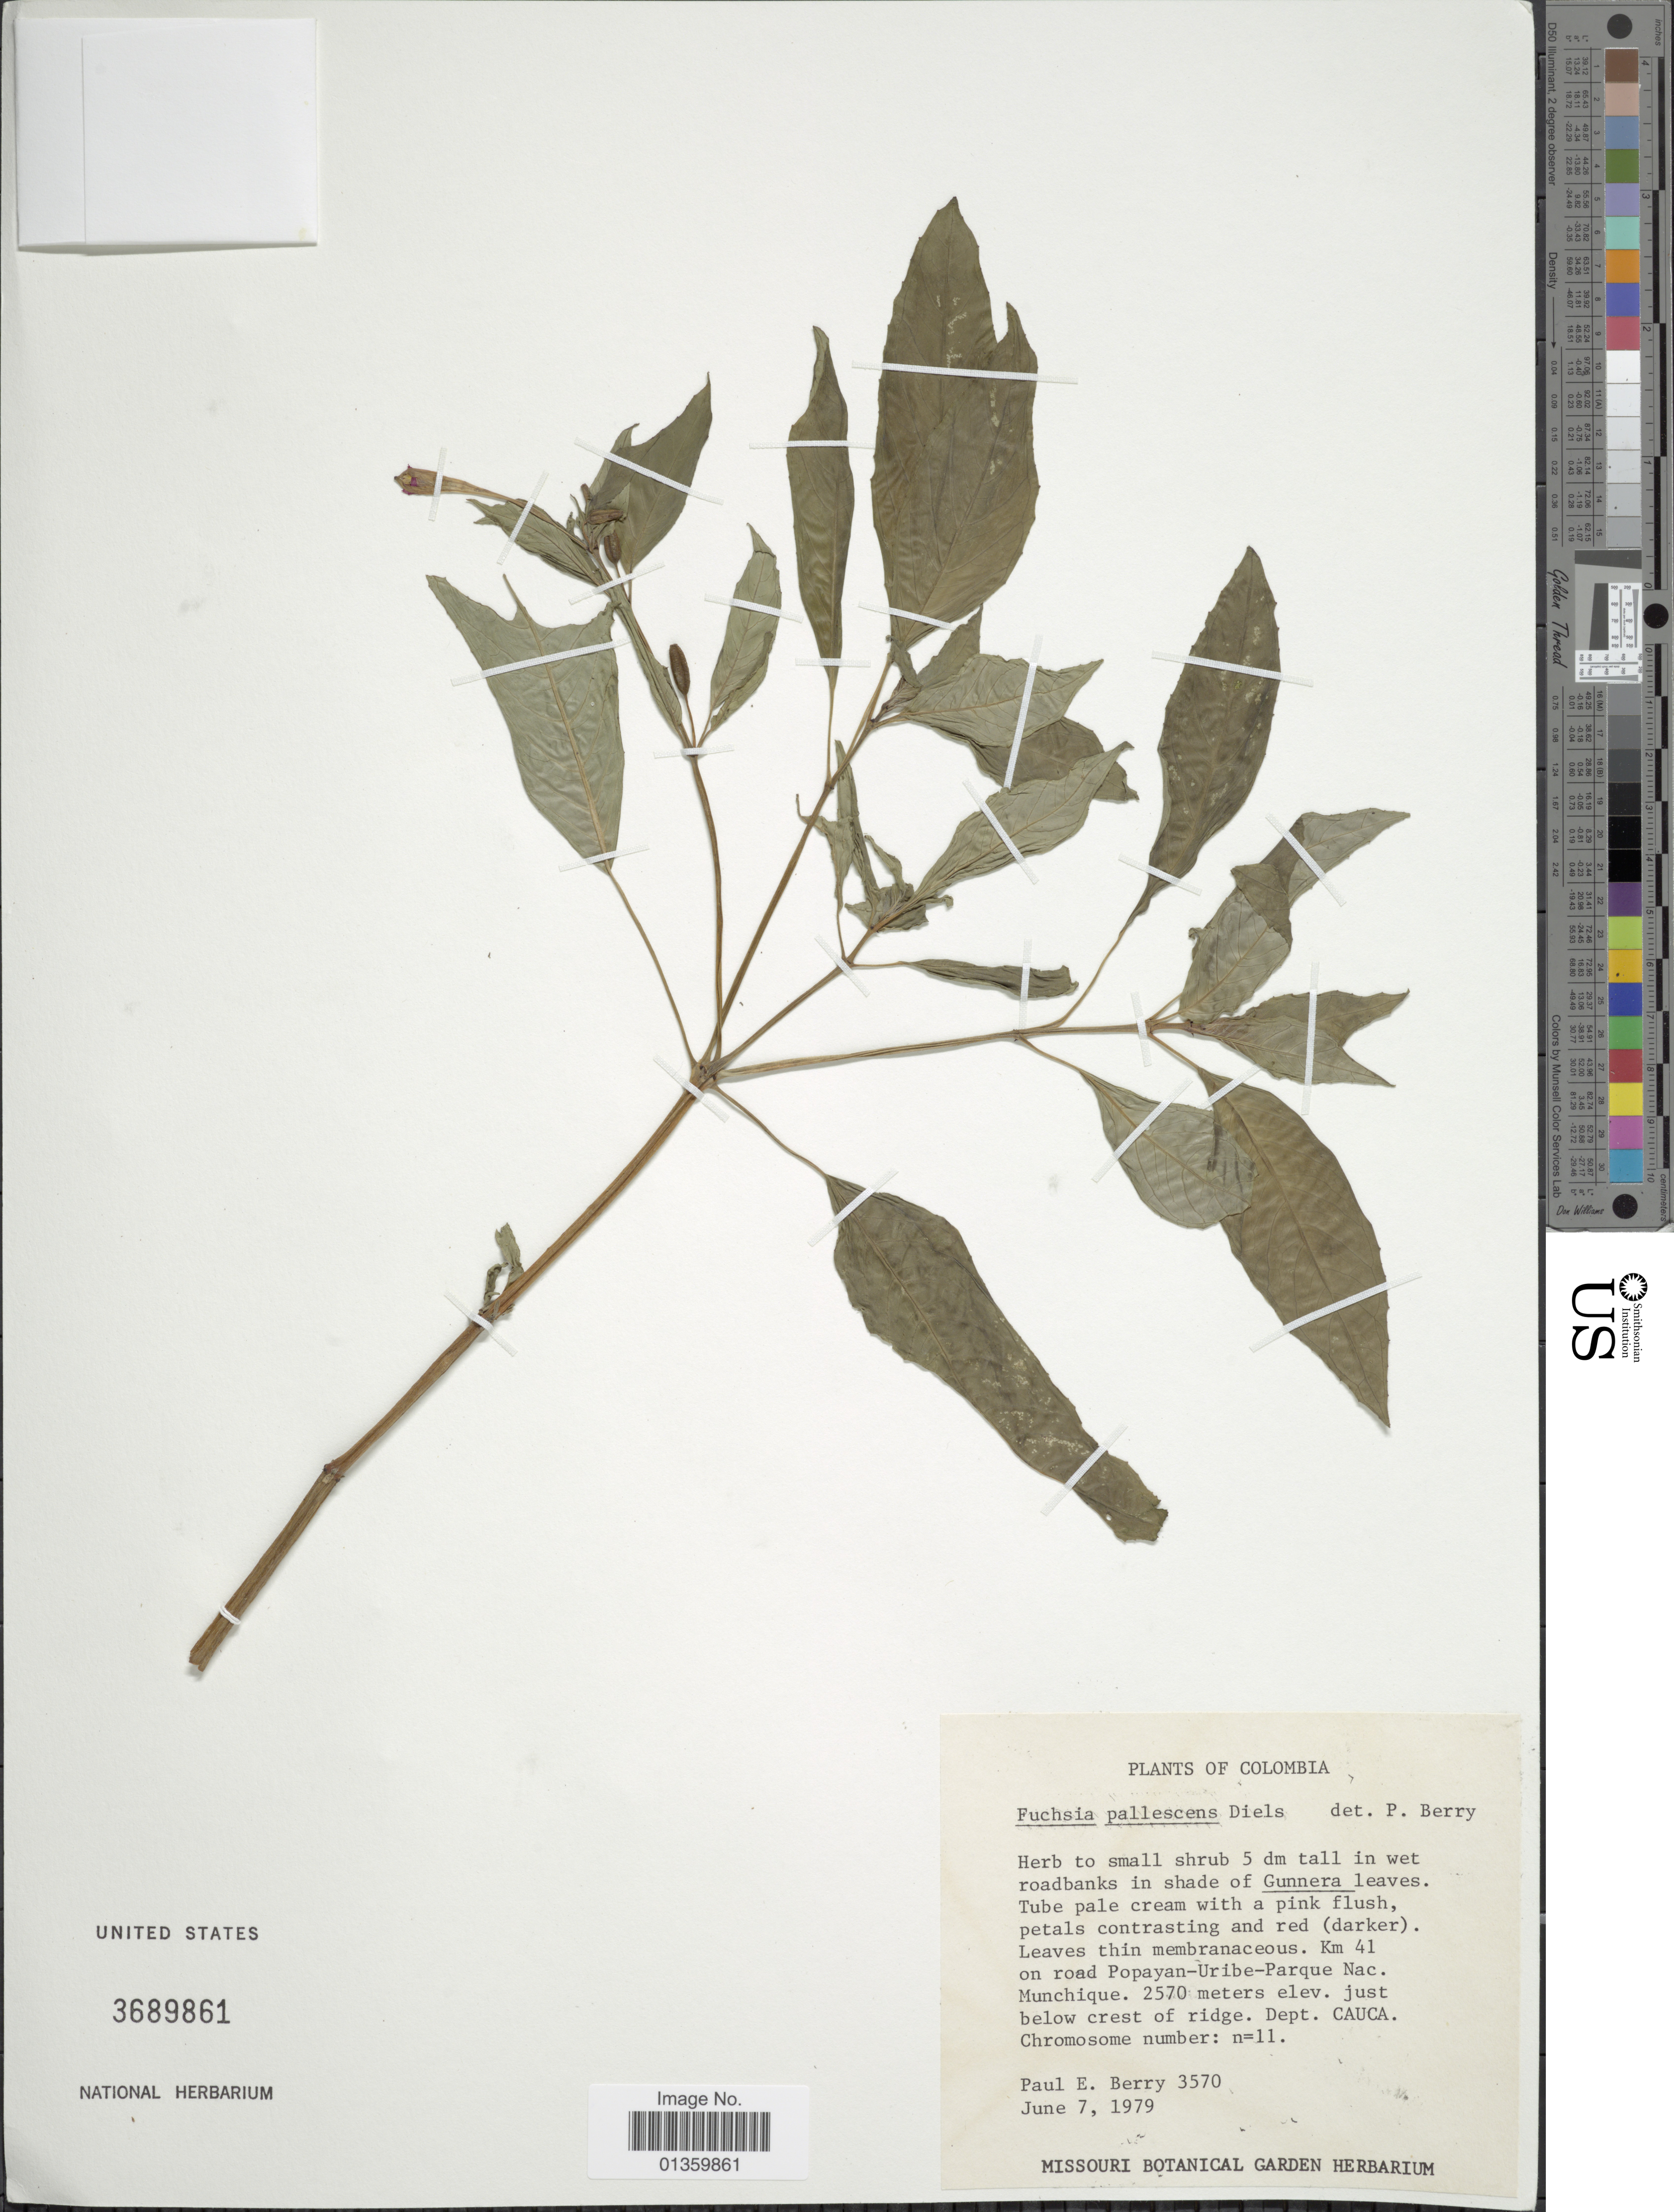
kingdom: Plantae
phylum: Tracheophyta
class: Magnoliopsida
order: Myrtales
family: Onagraceae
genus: Fuchsia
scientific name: Fuchsia pallescens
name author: Diels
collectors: P. E. Berry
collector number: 3570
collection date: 1979-06-07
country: Colombia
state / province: Cauca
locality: Km 41 on road Popayan-Uribe-Parque Nac. Munchique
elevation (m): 2570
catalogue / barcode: US 3689861